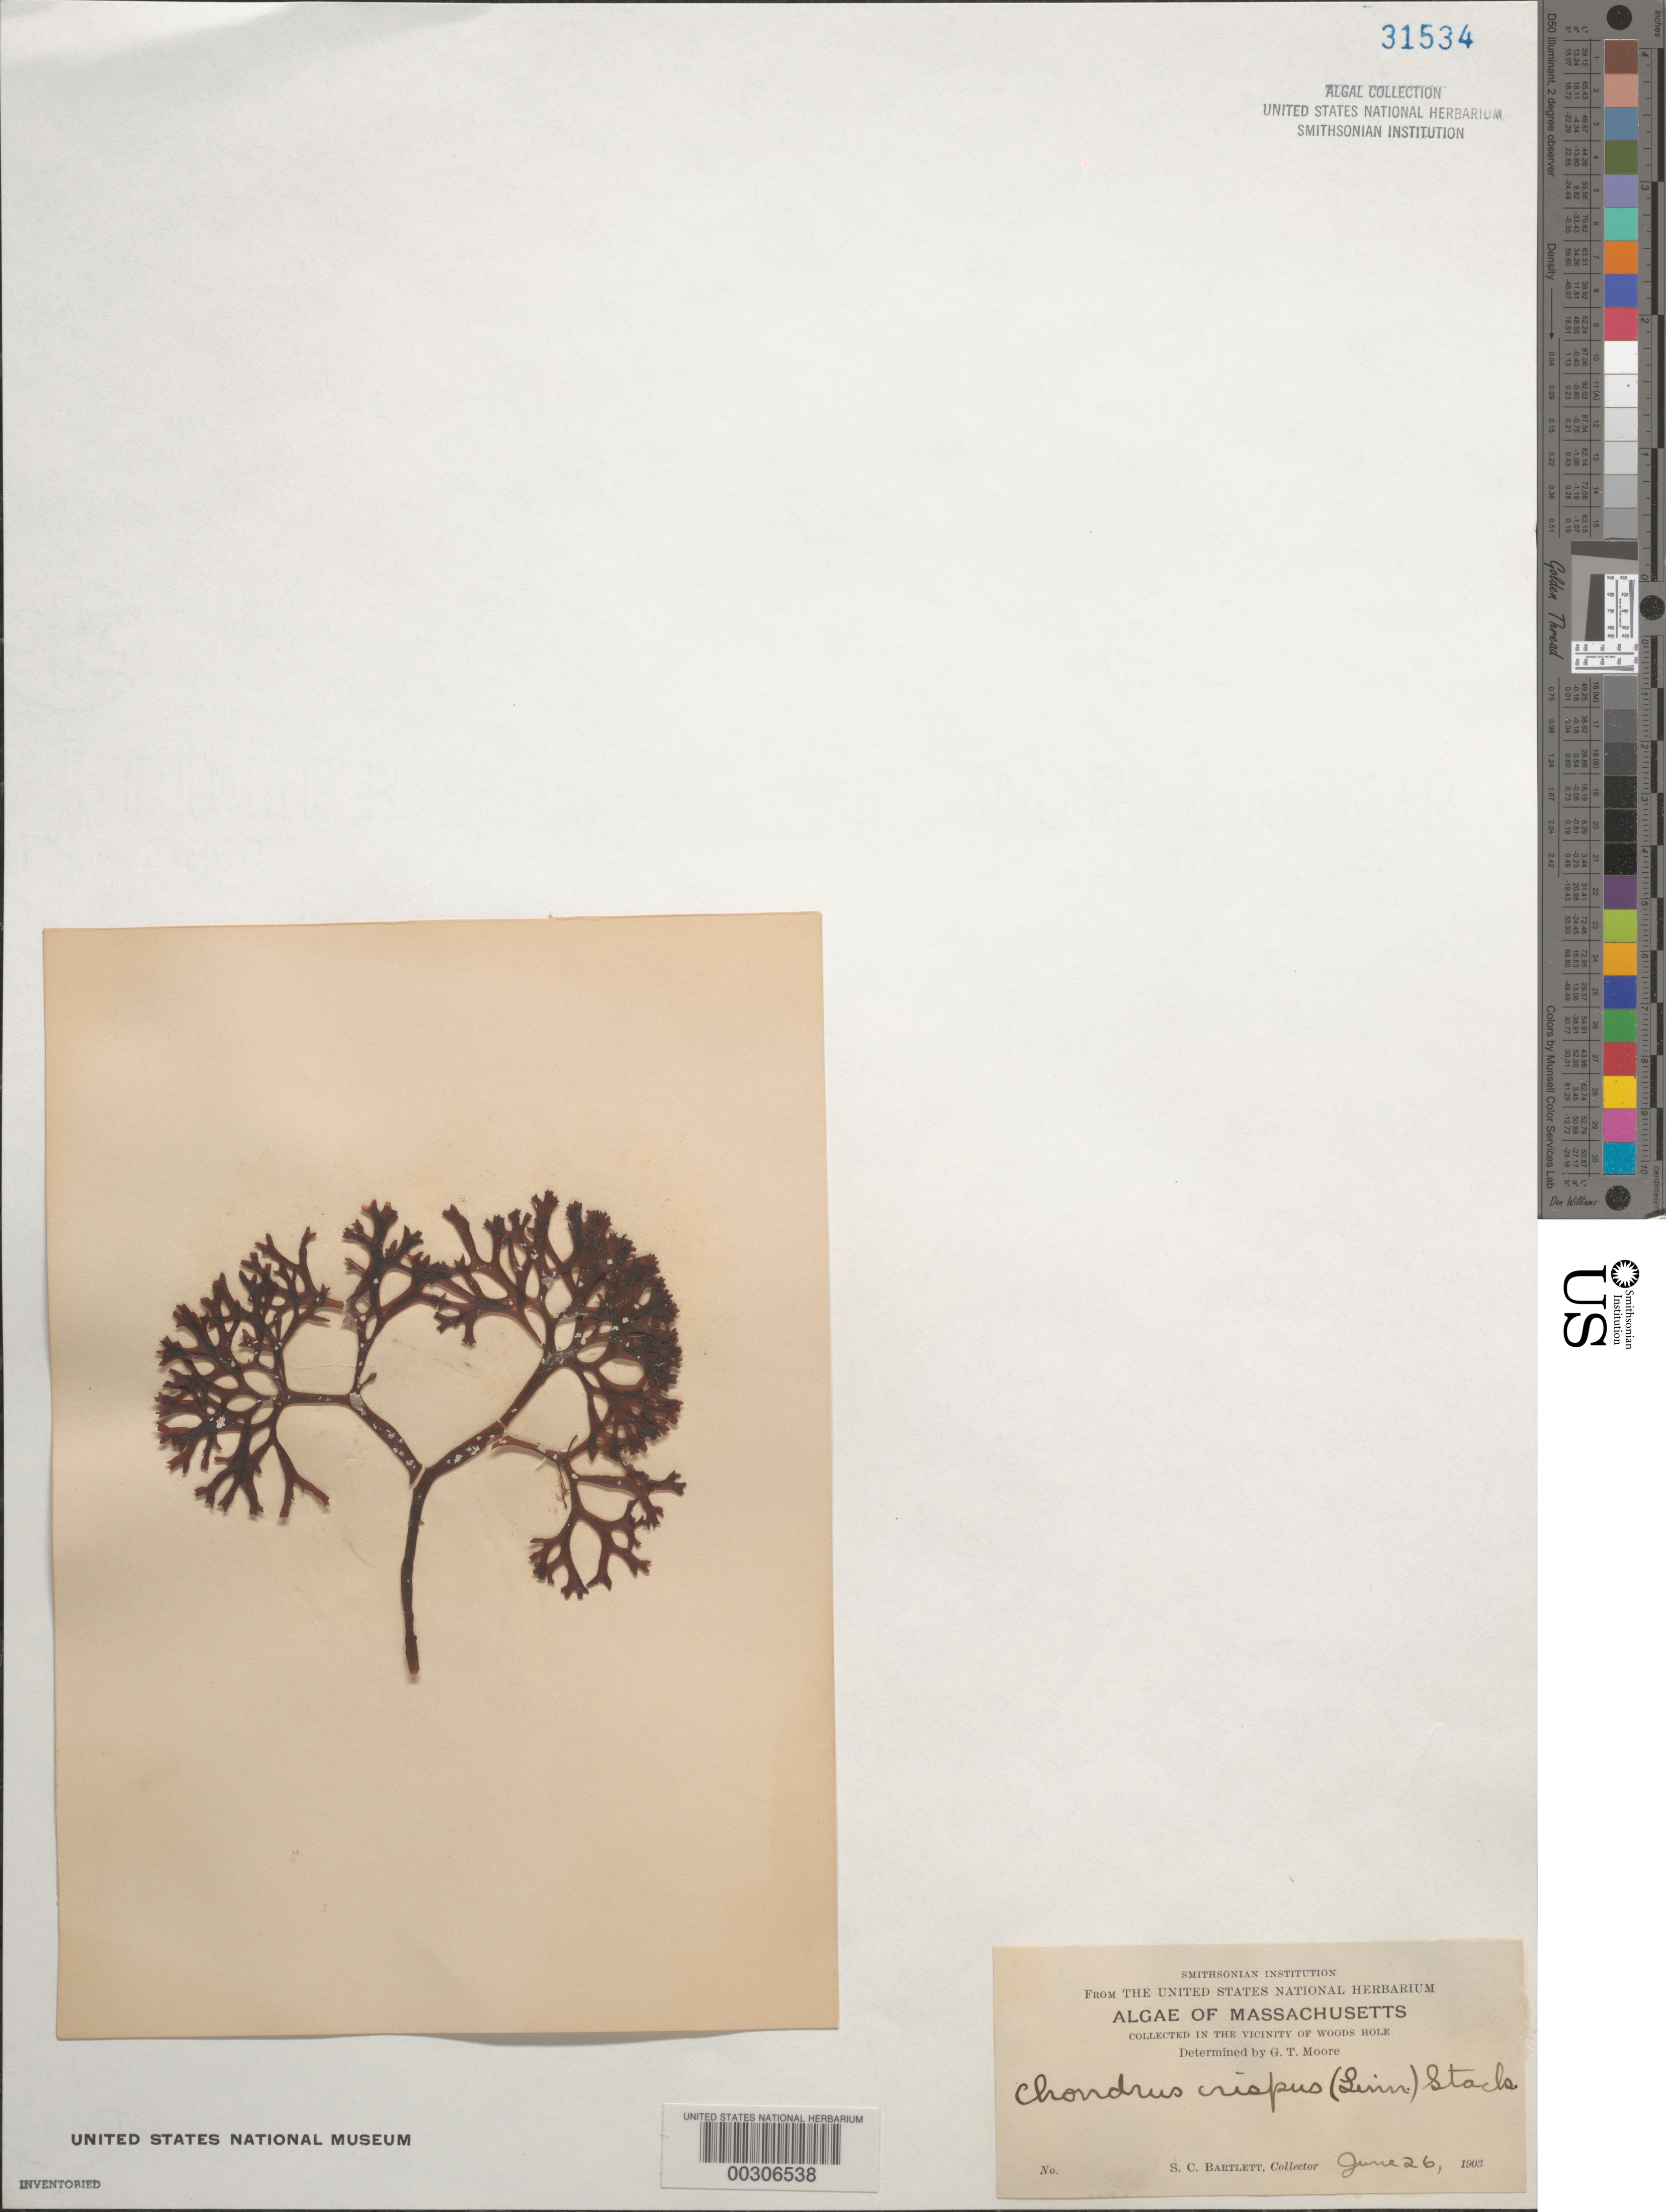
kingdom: Plantae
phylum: Rhodophyta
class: Florideophyceae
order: Gigartinales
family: Gigartinaceae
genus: Chondrus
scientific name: Chondrus crispus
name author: Stackh.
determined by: Moore, G. T.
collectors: S. C. Bartlett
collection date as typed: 26 Jun 1903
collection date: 1903-06-26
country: United States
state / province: Massachusetts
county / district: Barnstable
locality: Woods Hole area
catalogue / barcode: US 31534